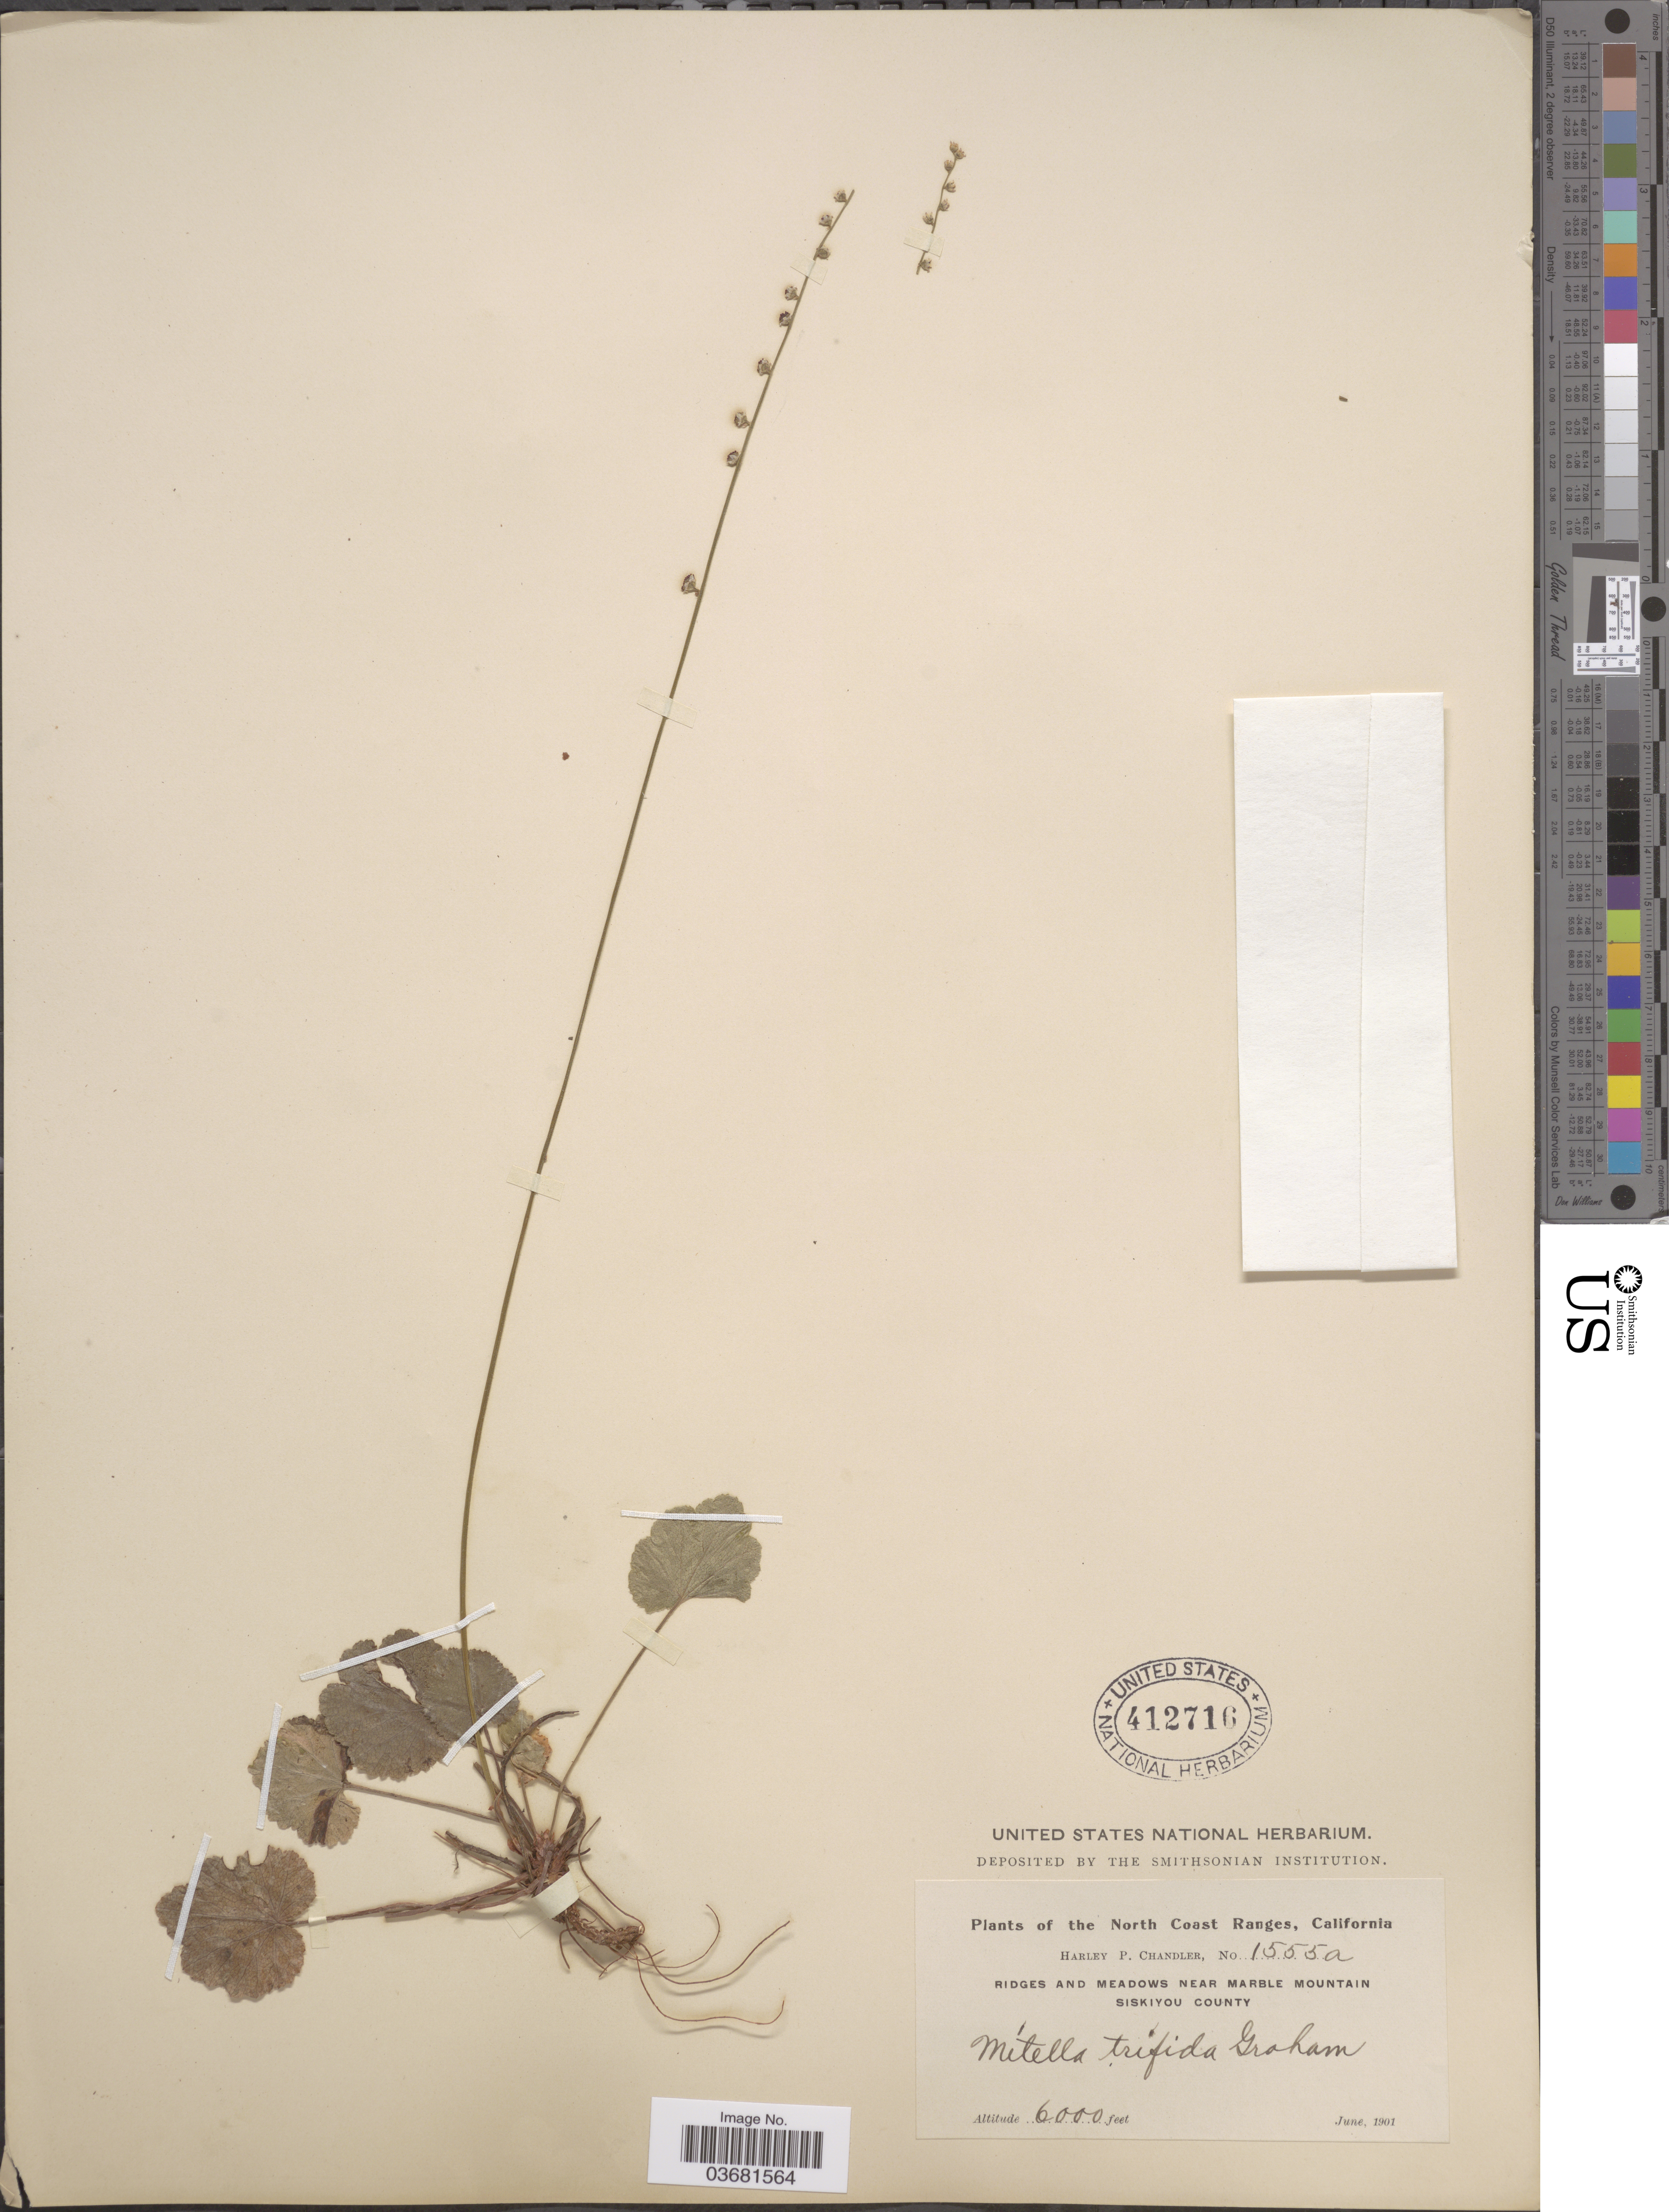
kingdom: Plantae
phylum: Tracheophyta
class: Magnoliopsida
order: Saxifragales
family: Saxifragaceae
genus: Mitella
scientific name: Mitella trifida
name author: Graham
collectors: H. Chandler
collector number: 1555a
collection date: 1901-06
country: United States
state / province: California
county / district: Siskiyou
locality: North Coast Ranges. Ridges and meadows near Marble Mountain. Siskiyou County.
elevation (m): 1829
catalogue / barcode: US 412716